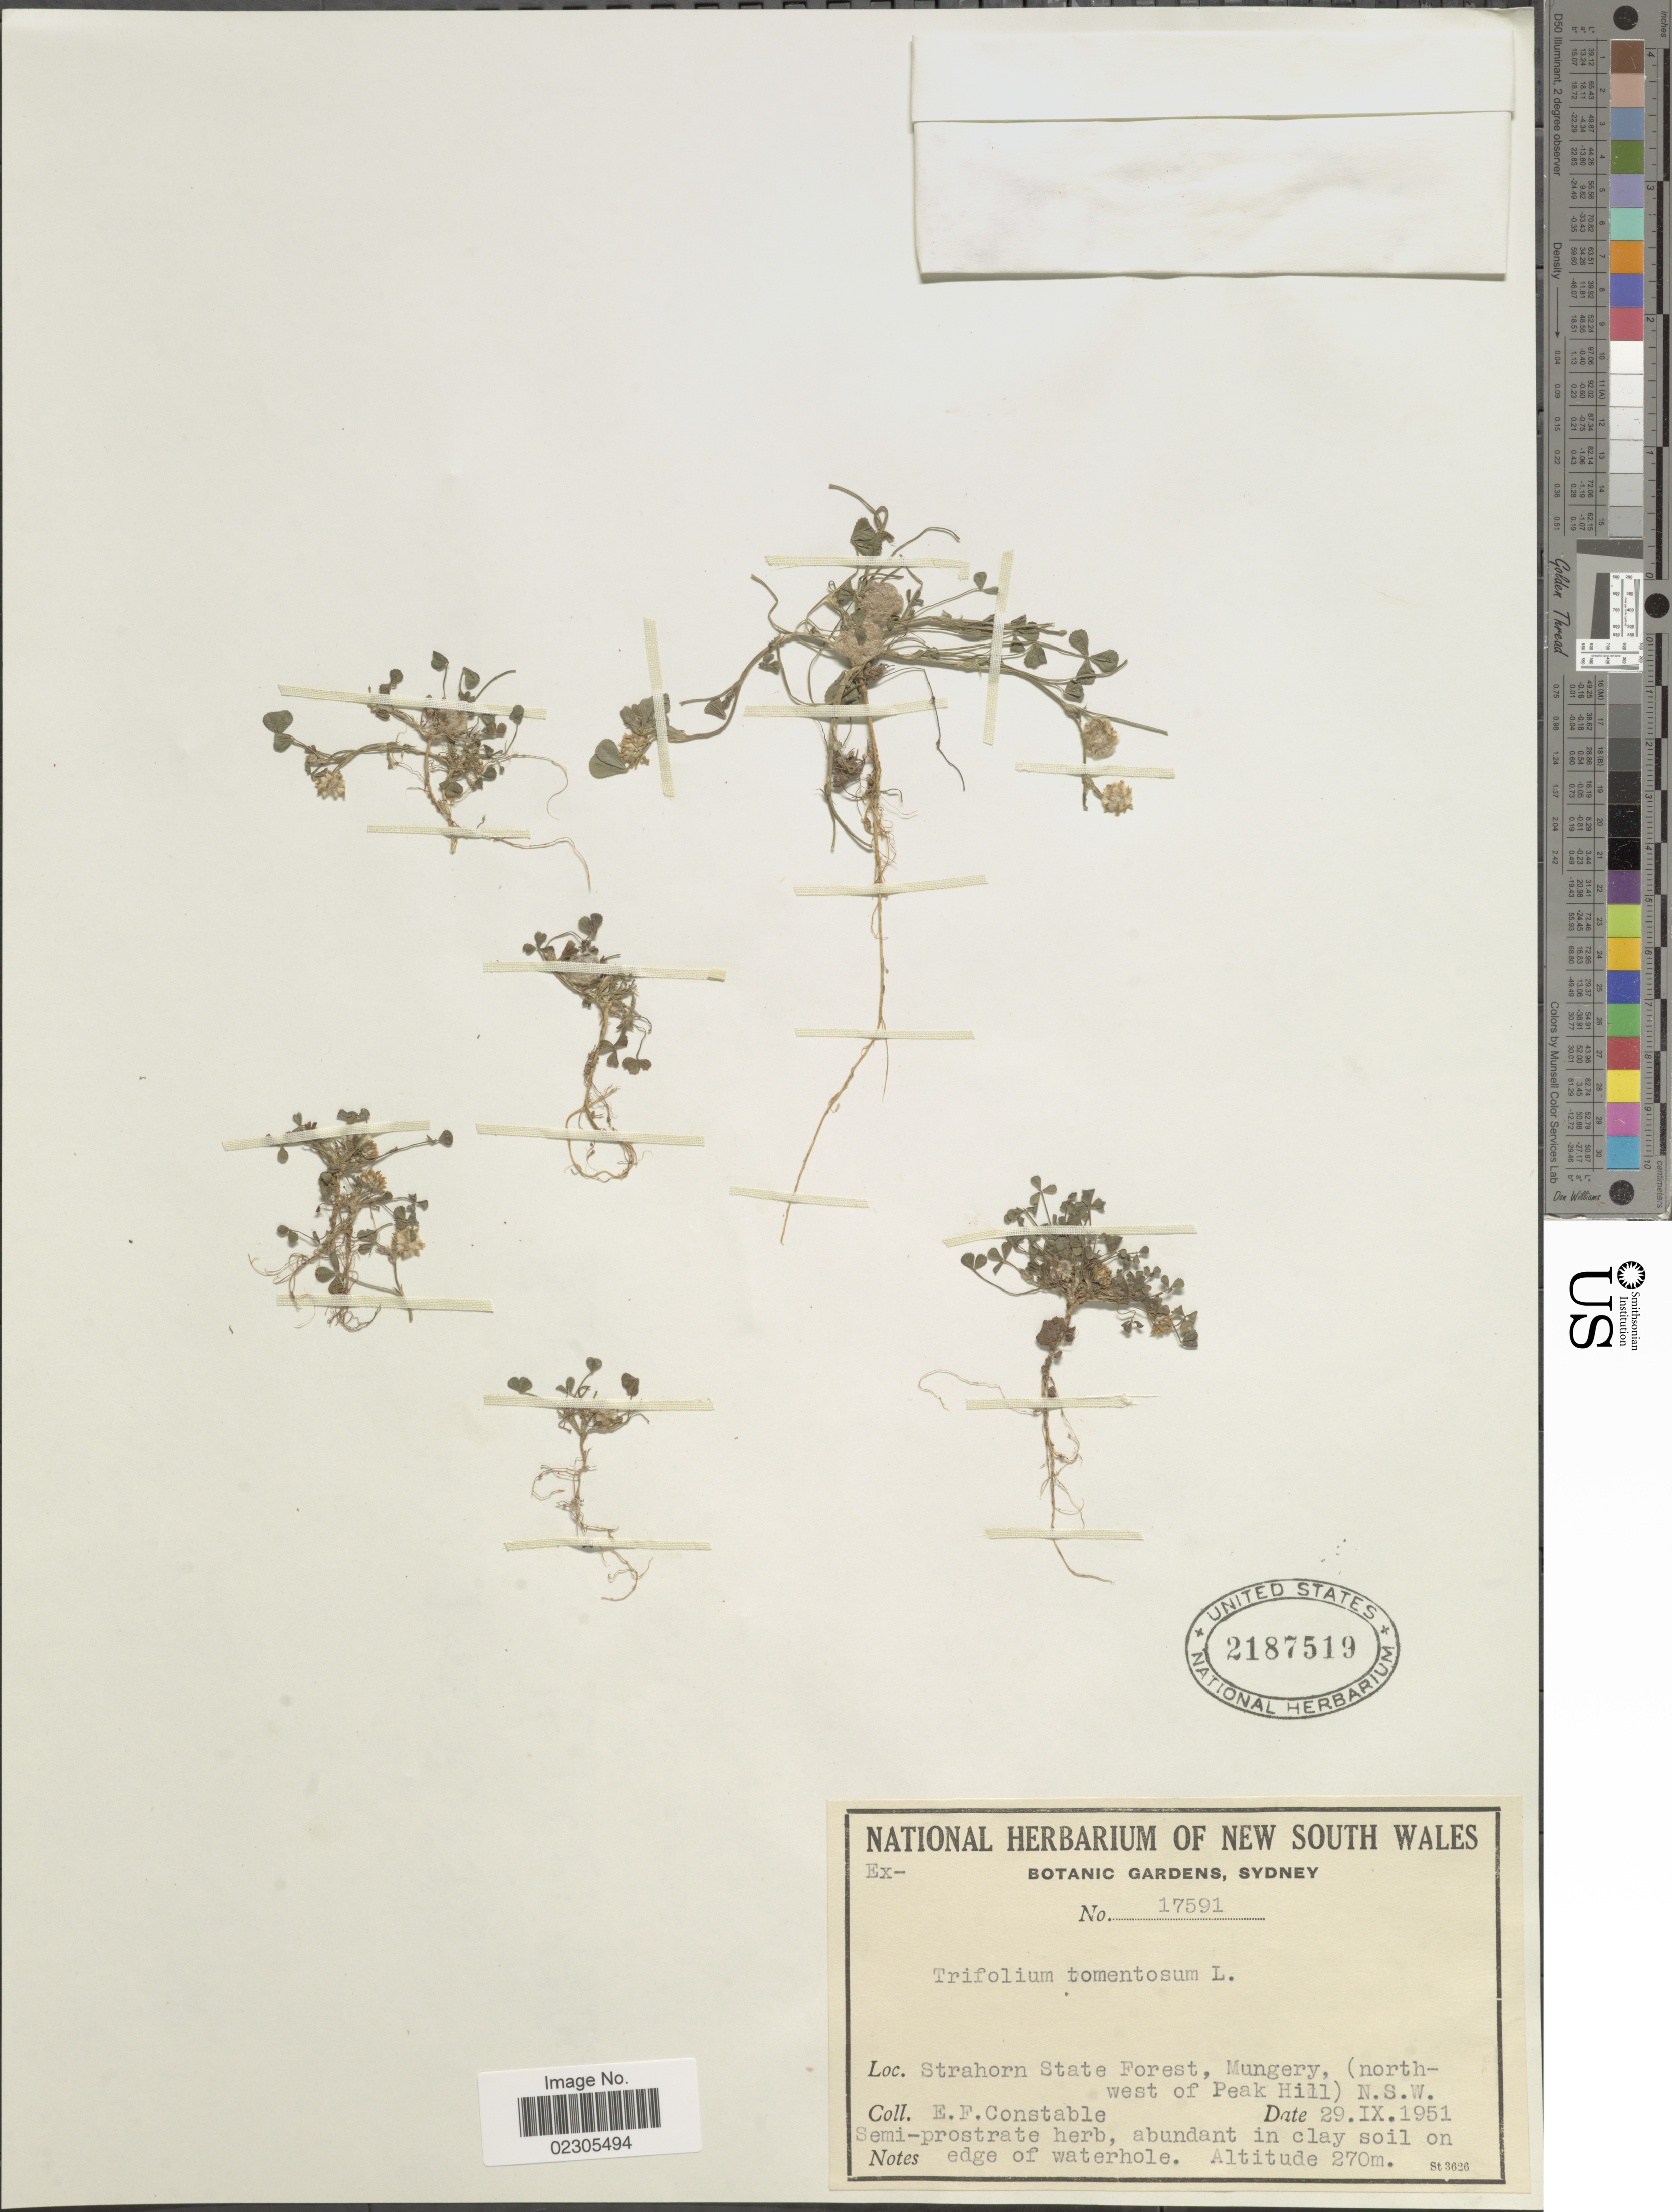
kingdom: Plantae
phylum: Tracheophyta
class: Magnoliopsida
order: Fabales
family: Fabaceae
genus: Trifolium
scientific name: Trifolium tomentosum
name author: L.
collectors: E. F. Constable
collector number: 7591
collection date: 1951-09-29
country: Australia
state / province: New South Wales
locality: Strahorn State Forest, Mungery (North west of Peak Hill) N.S.W.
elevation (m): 270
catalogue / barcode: US 2187519